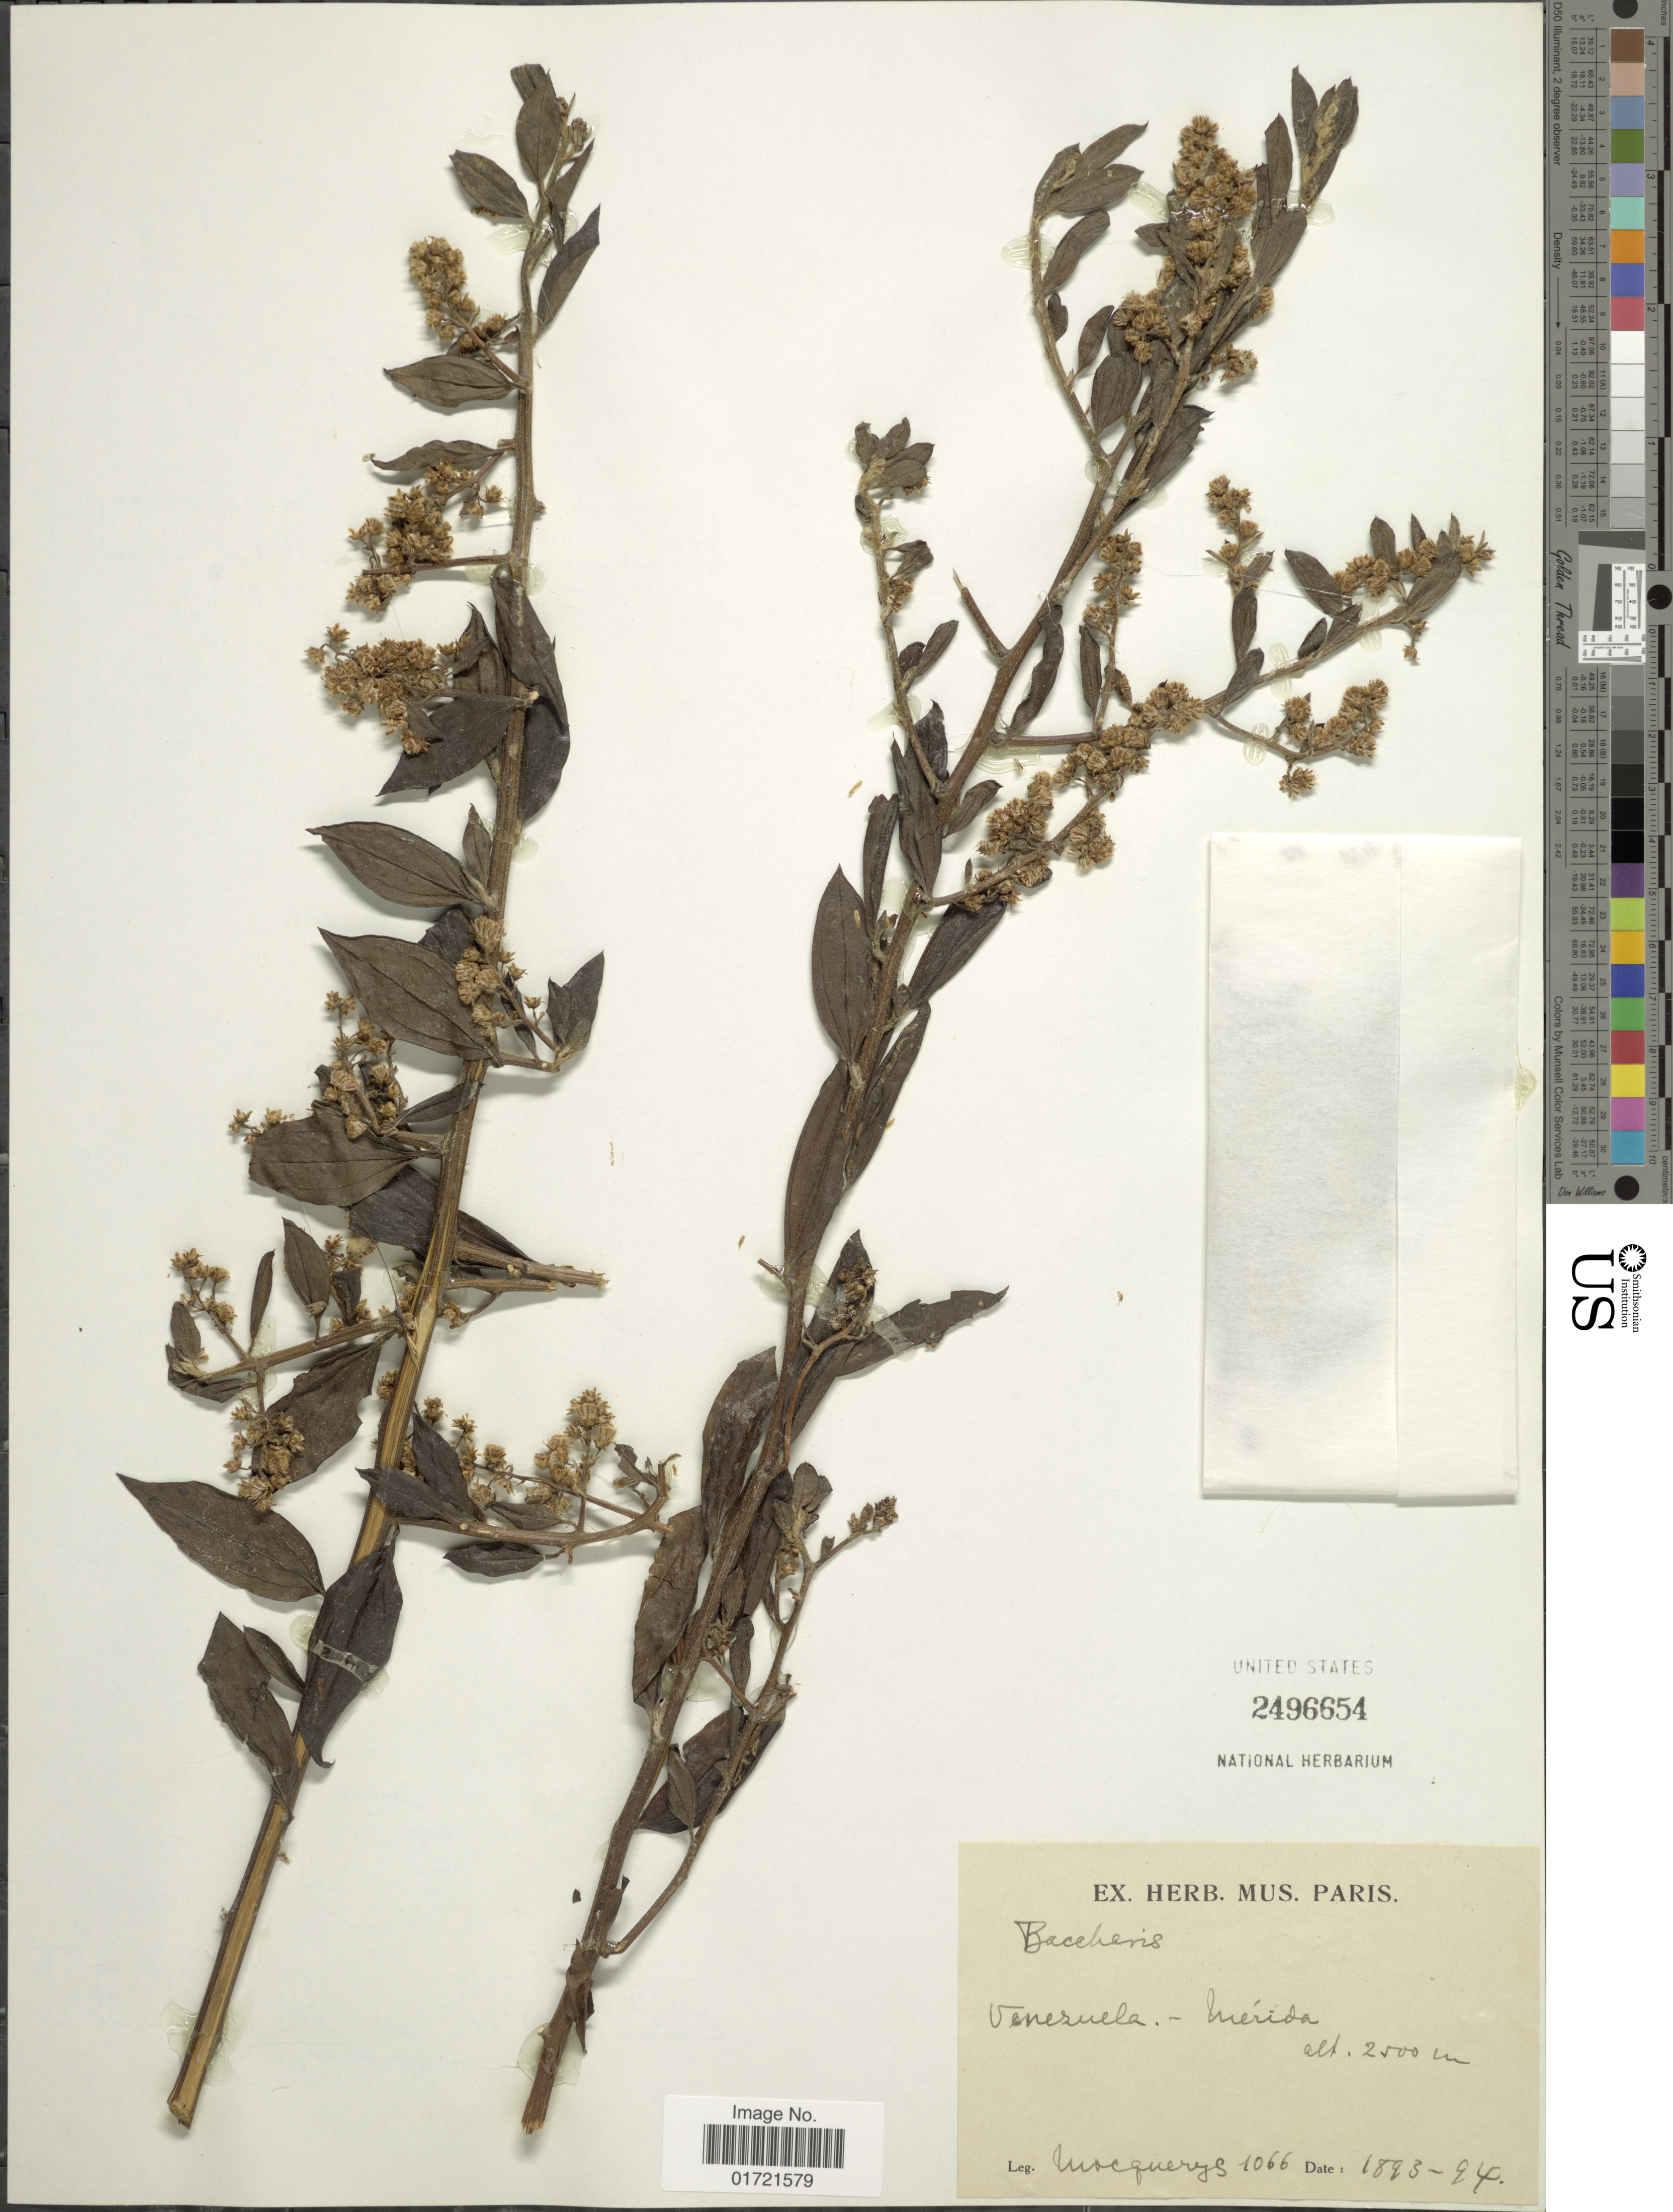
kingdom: Plantae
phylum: Tracheophyta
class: Magnoliopsida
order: Asterales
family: Asteraceae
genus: Baccharis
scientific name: Baccharis trinervis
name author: (Lam.) Pers.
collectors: A. Mocquerys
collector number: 1066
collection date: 1893/1894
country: Venezuela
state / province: Mérida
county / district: Libertador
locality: Mérida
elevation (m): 2500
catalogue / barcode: US 2496654